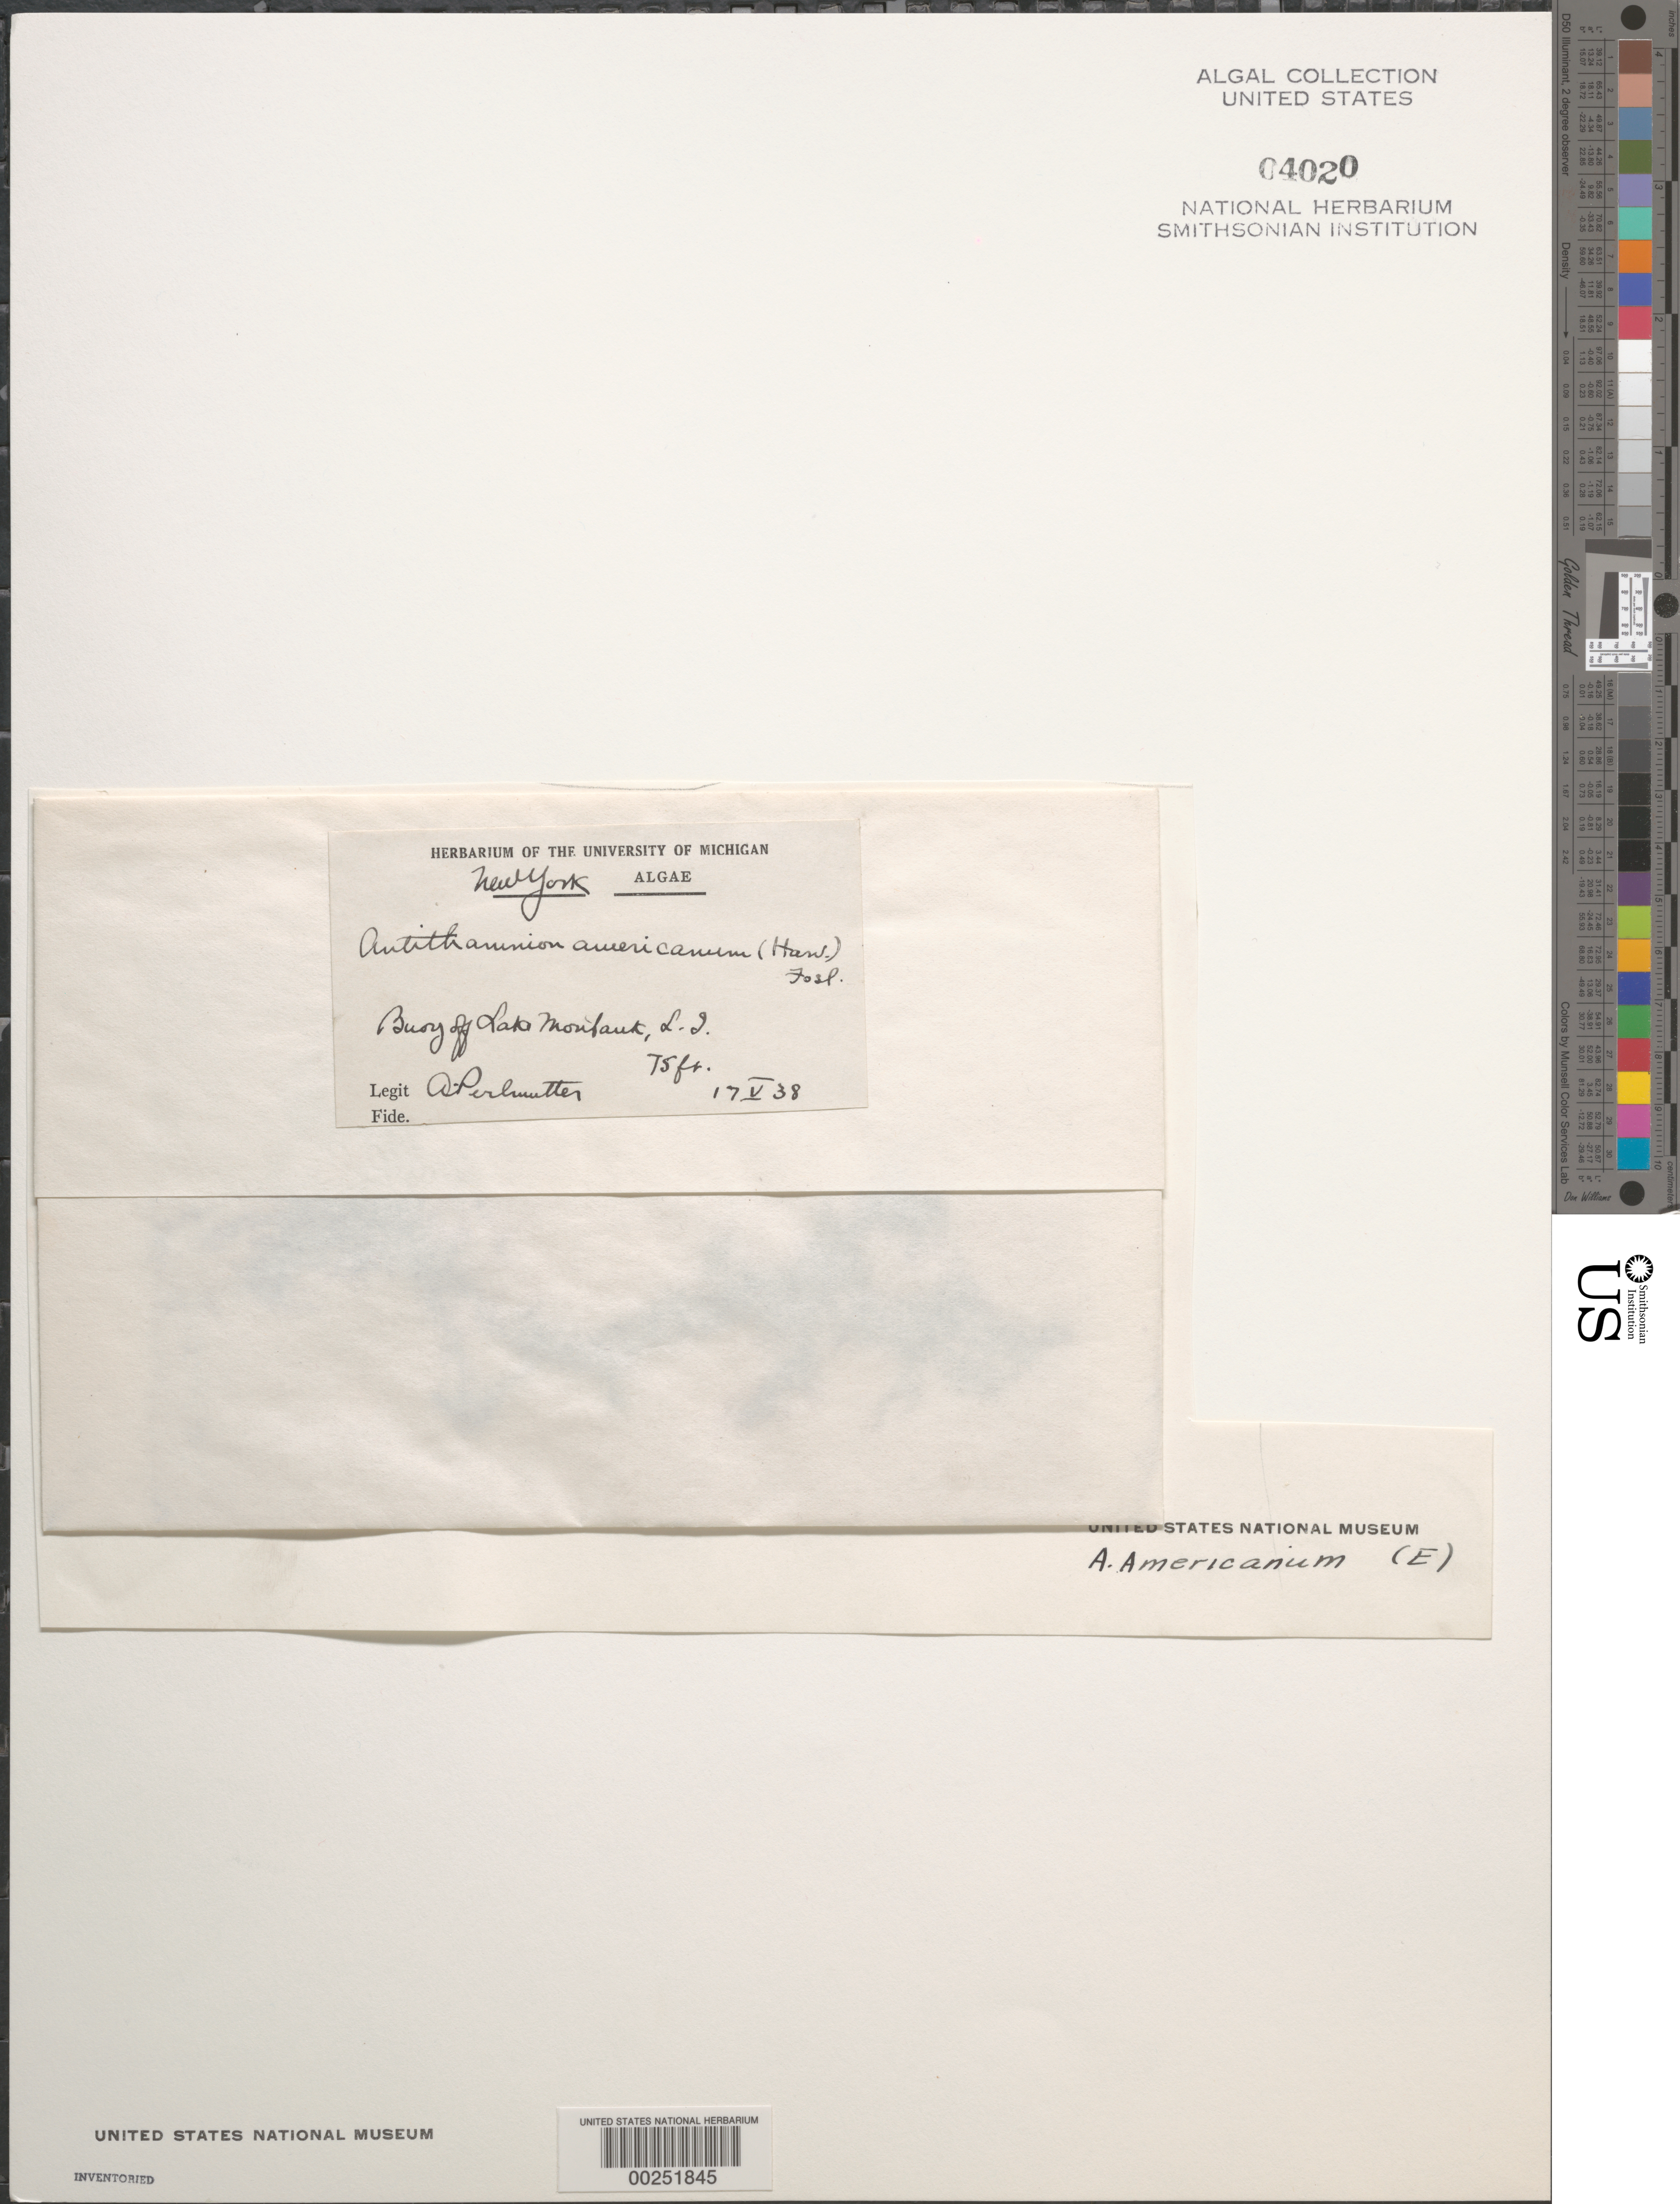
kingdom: Plantae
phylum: Rhodophyta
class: Florideophyceae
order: Ceramiales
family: Ceramiaceae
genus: Scagelia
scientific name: Scagelia americana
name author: (Harv.) A. Athanasiadis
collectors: A. Perlmutter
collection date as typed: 17 May 1938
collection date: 1938-05-17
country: United States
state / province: New York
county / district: Suffolk County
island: Long Island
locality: Buoy off Lake Montauk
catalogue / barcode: US 4020